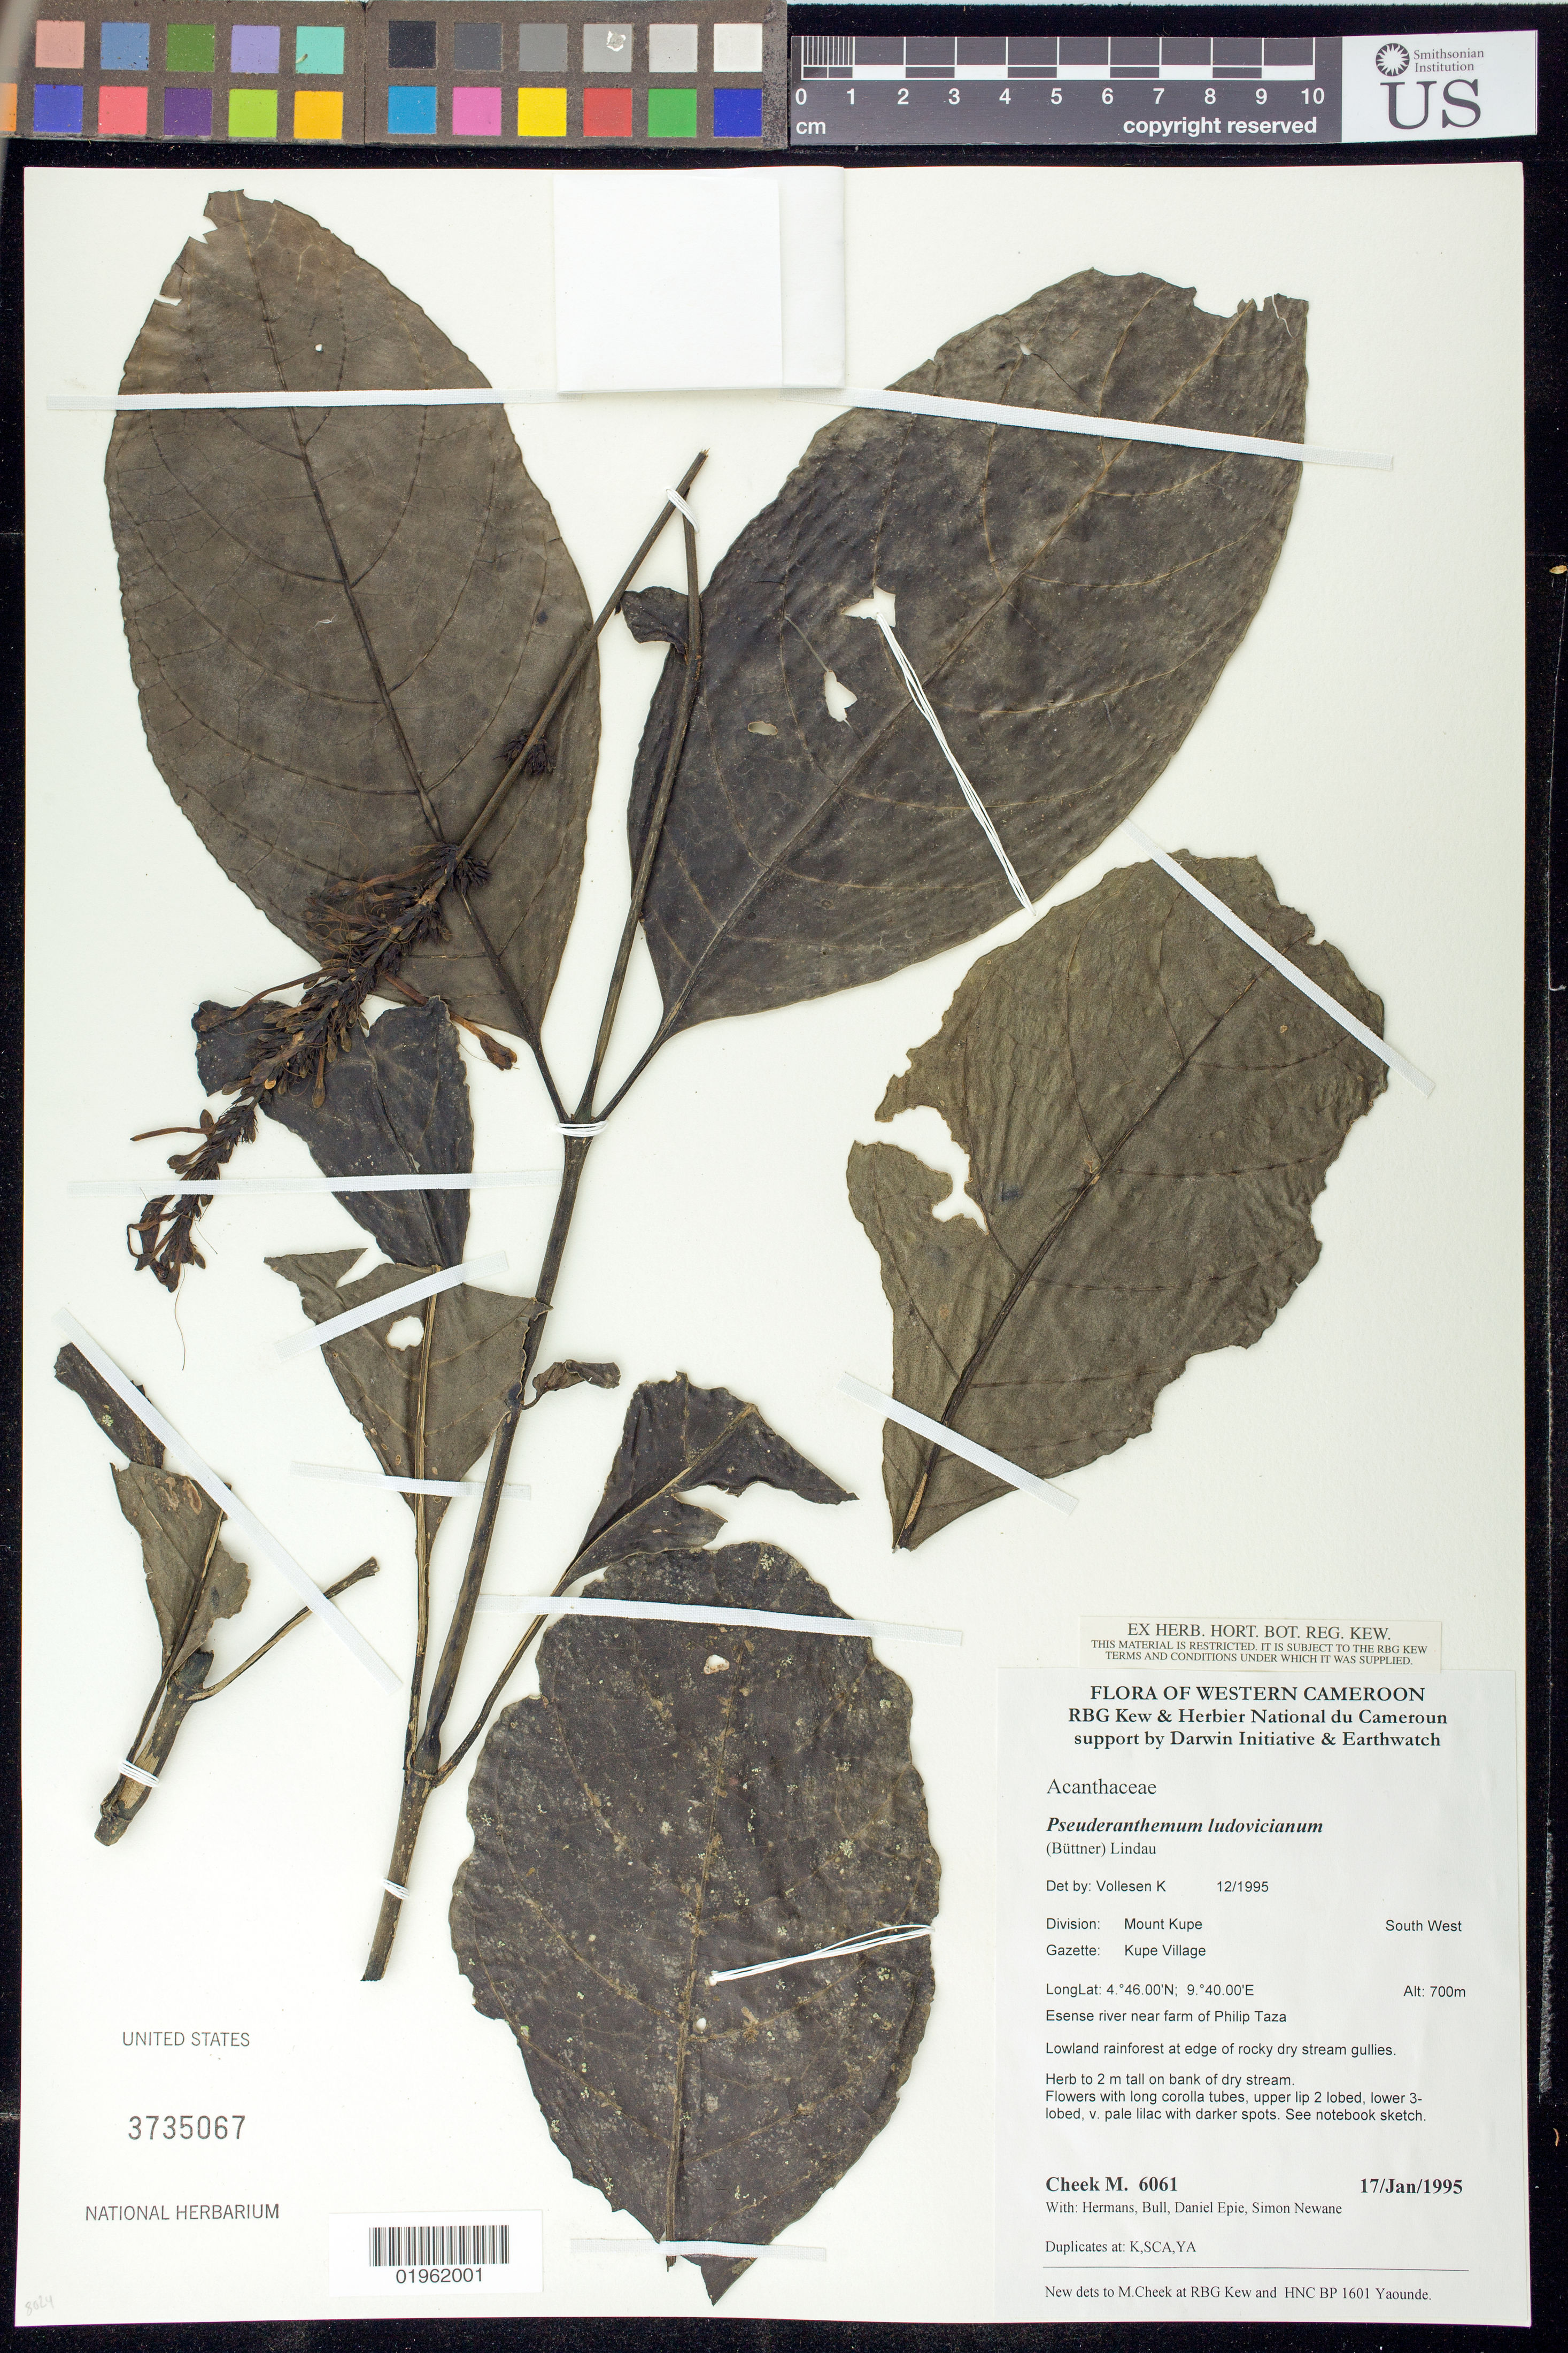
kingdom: Plantae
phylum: Tracheophyta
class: Magnoliopsida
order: Lamiales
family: Acanthaceae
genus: Pseuderanthemum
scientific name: Pseuderanthemum ludovicianum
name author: (Büttner) Lindau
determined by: Vollesen, K.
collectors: M. Cheek, Hermans, Bull, D. Epie & S. Newane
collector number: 6061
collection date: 1995-01-17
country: Cameroon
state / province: Sud-Ouest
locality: Southwest Region, Mt. Kupe, Kupe Village. Esense river near farm of Philip Taza.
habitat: Lowland rainforest at edge of rocky dry stream gullies.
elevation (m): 700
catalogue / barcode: US 3735067